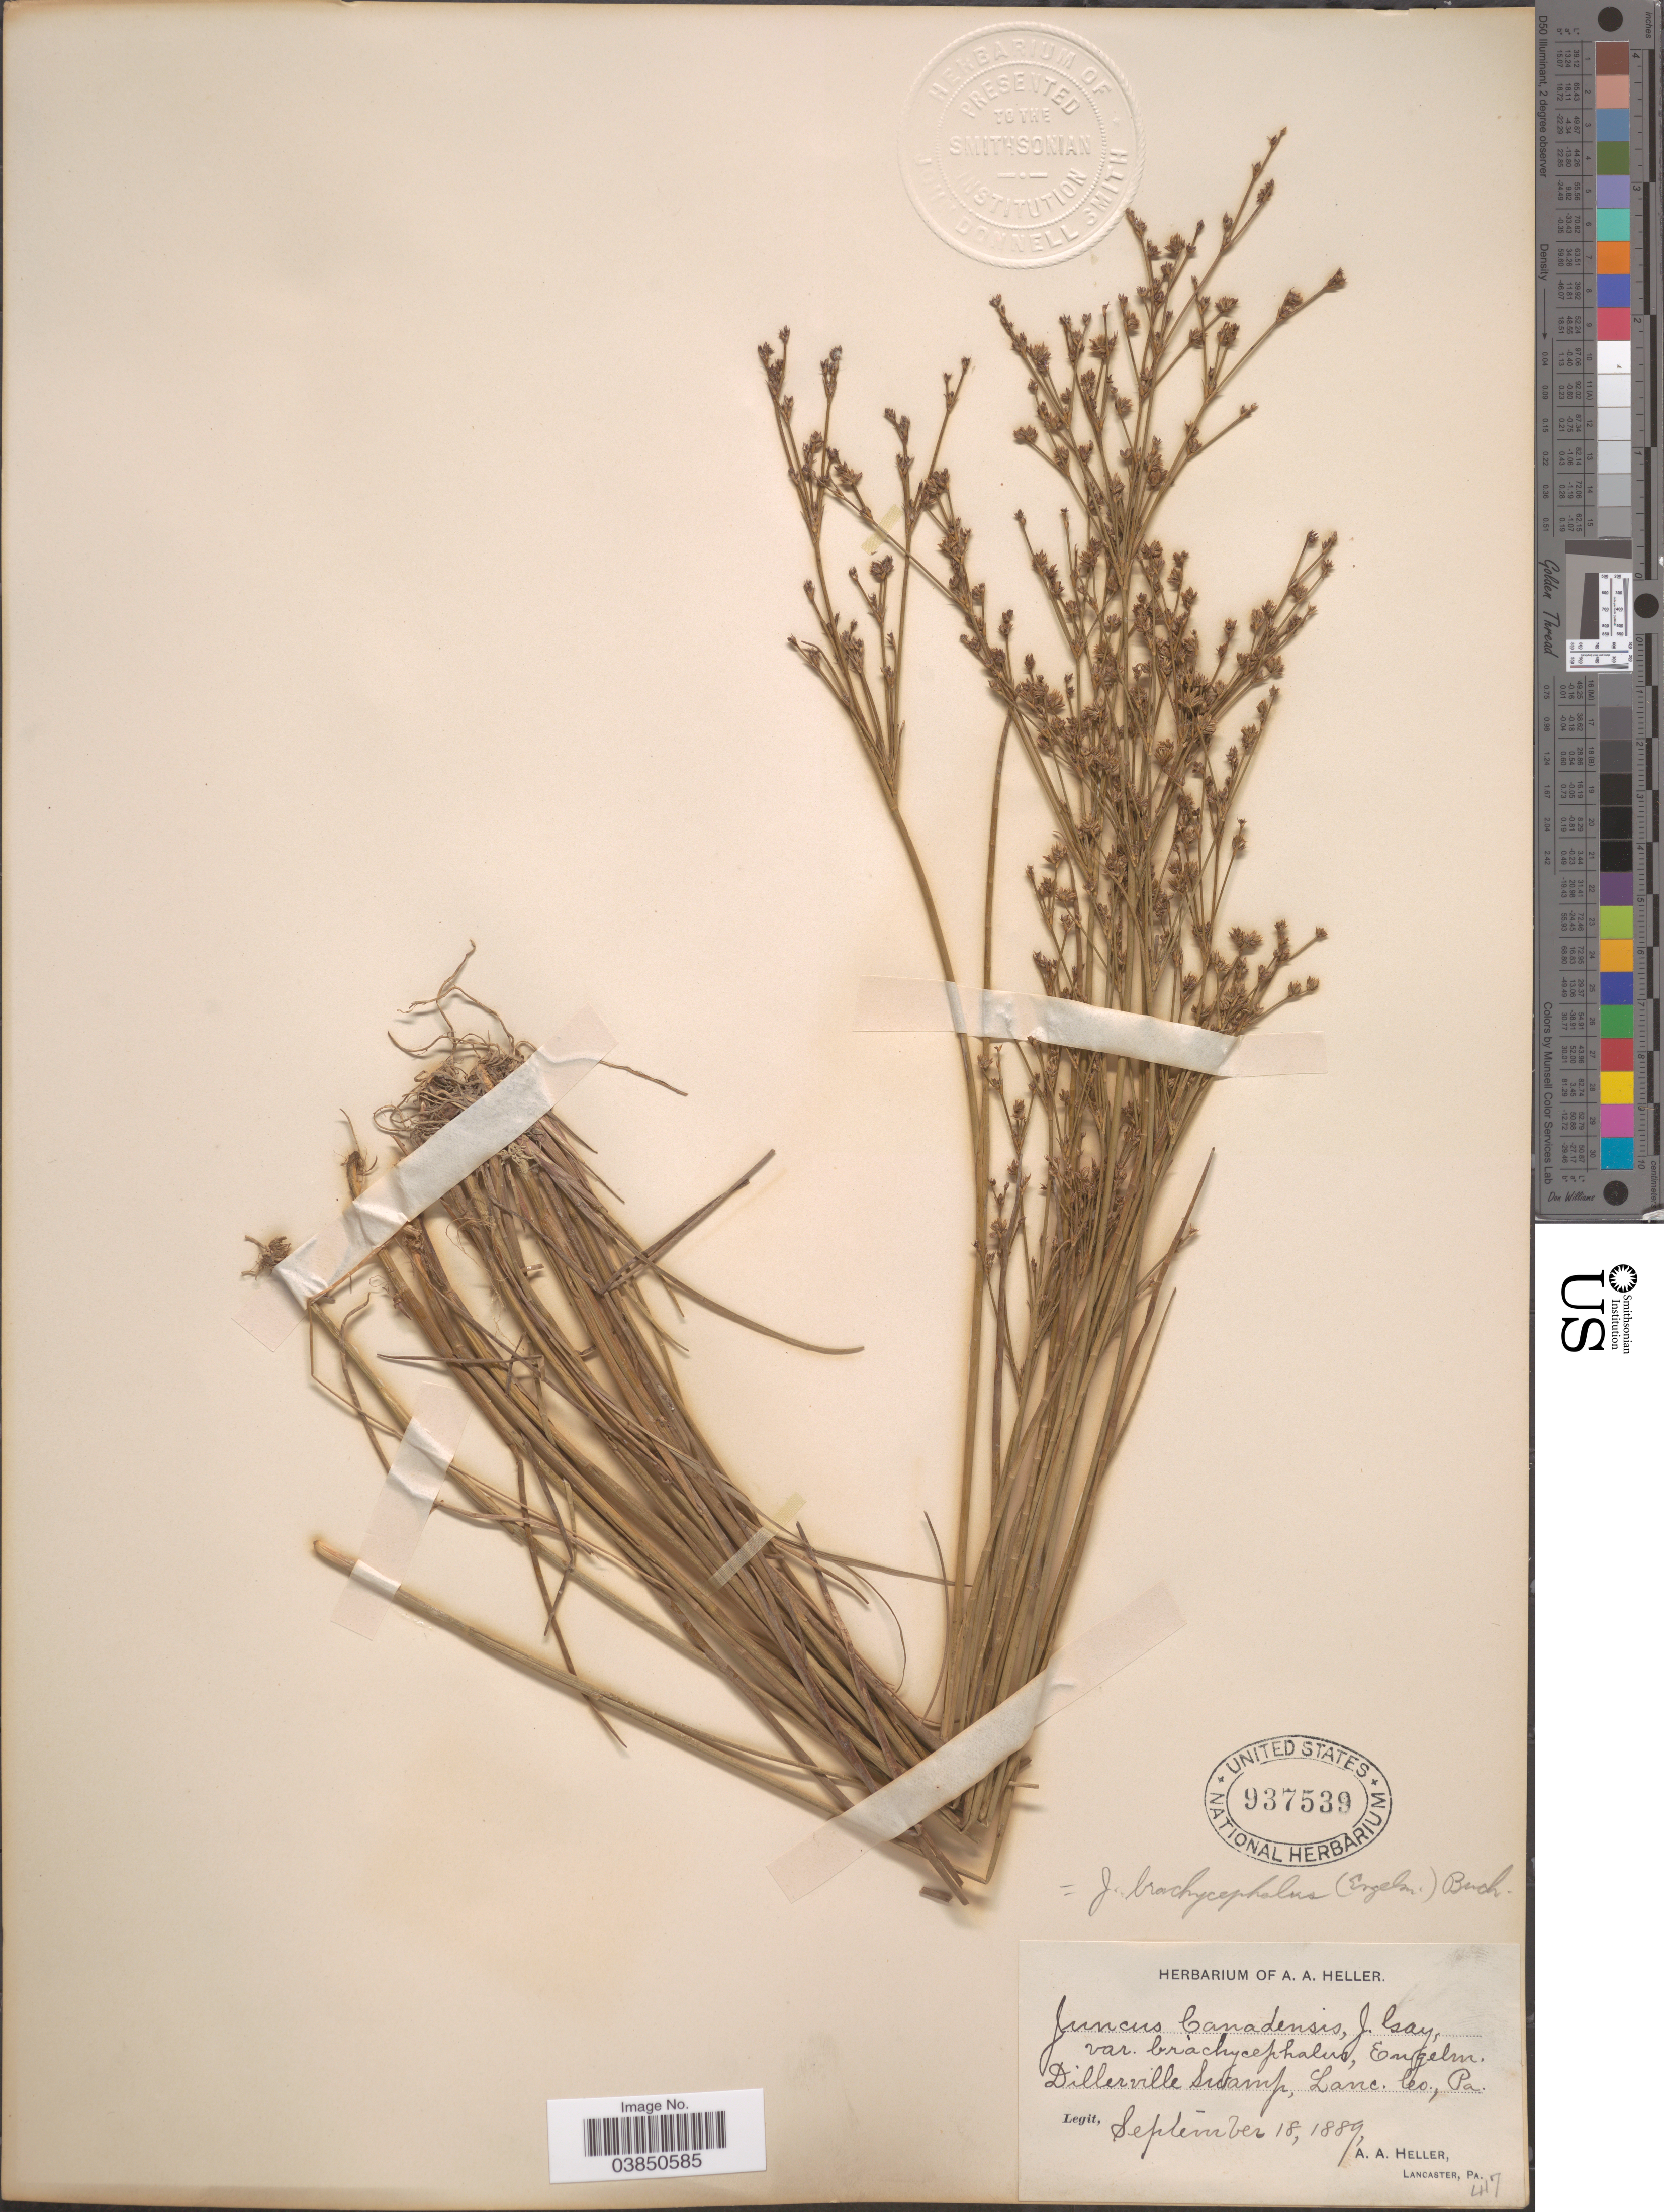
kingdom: Plantae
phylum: Tracheophyta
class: Liliopsida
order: Poales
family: Juncaceae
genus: Juncus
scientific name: Juncus brachycephalus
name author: (Engelm.) Buchenau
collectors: A. A. Heller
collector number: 417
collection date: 1889-09-18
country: United States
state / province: Pennsylvania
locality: Dillerville Swamp, Lanc. Co.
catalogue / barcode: US 937539